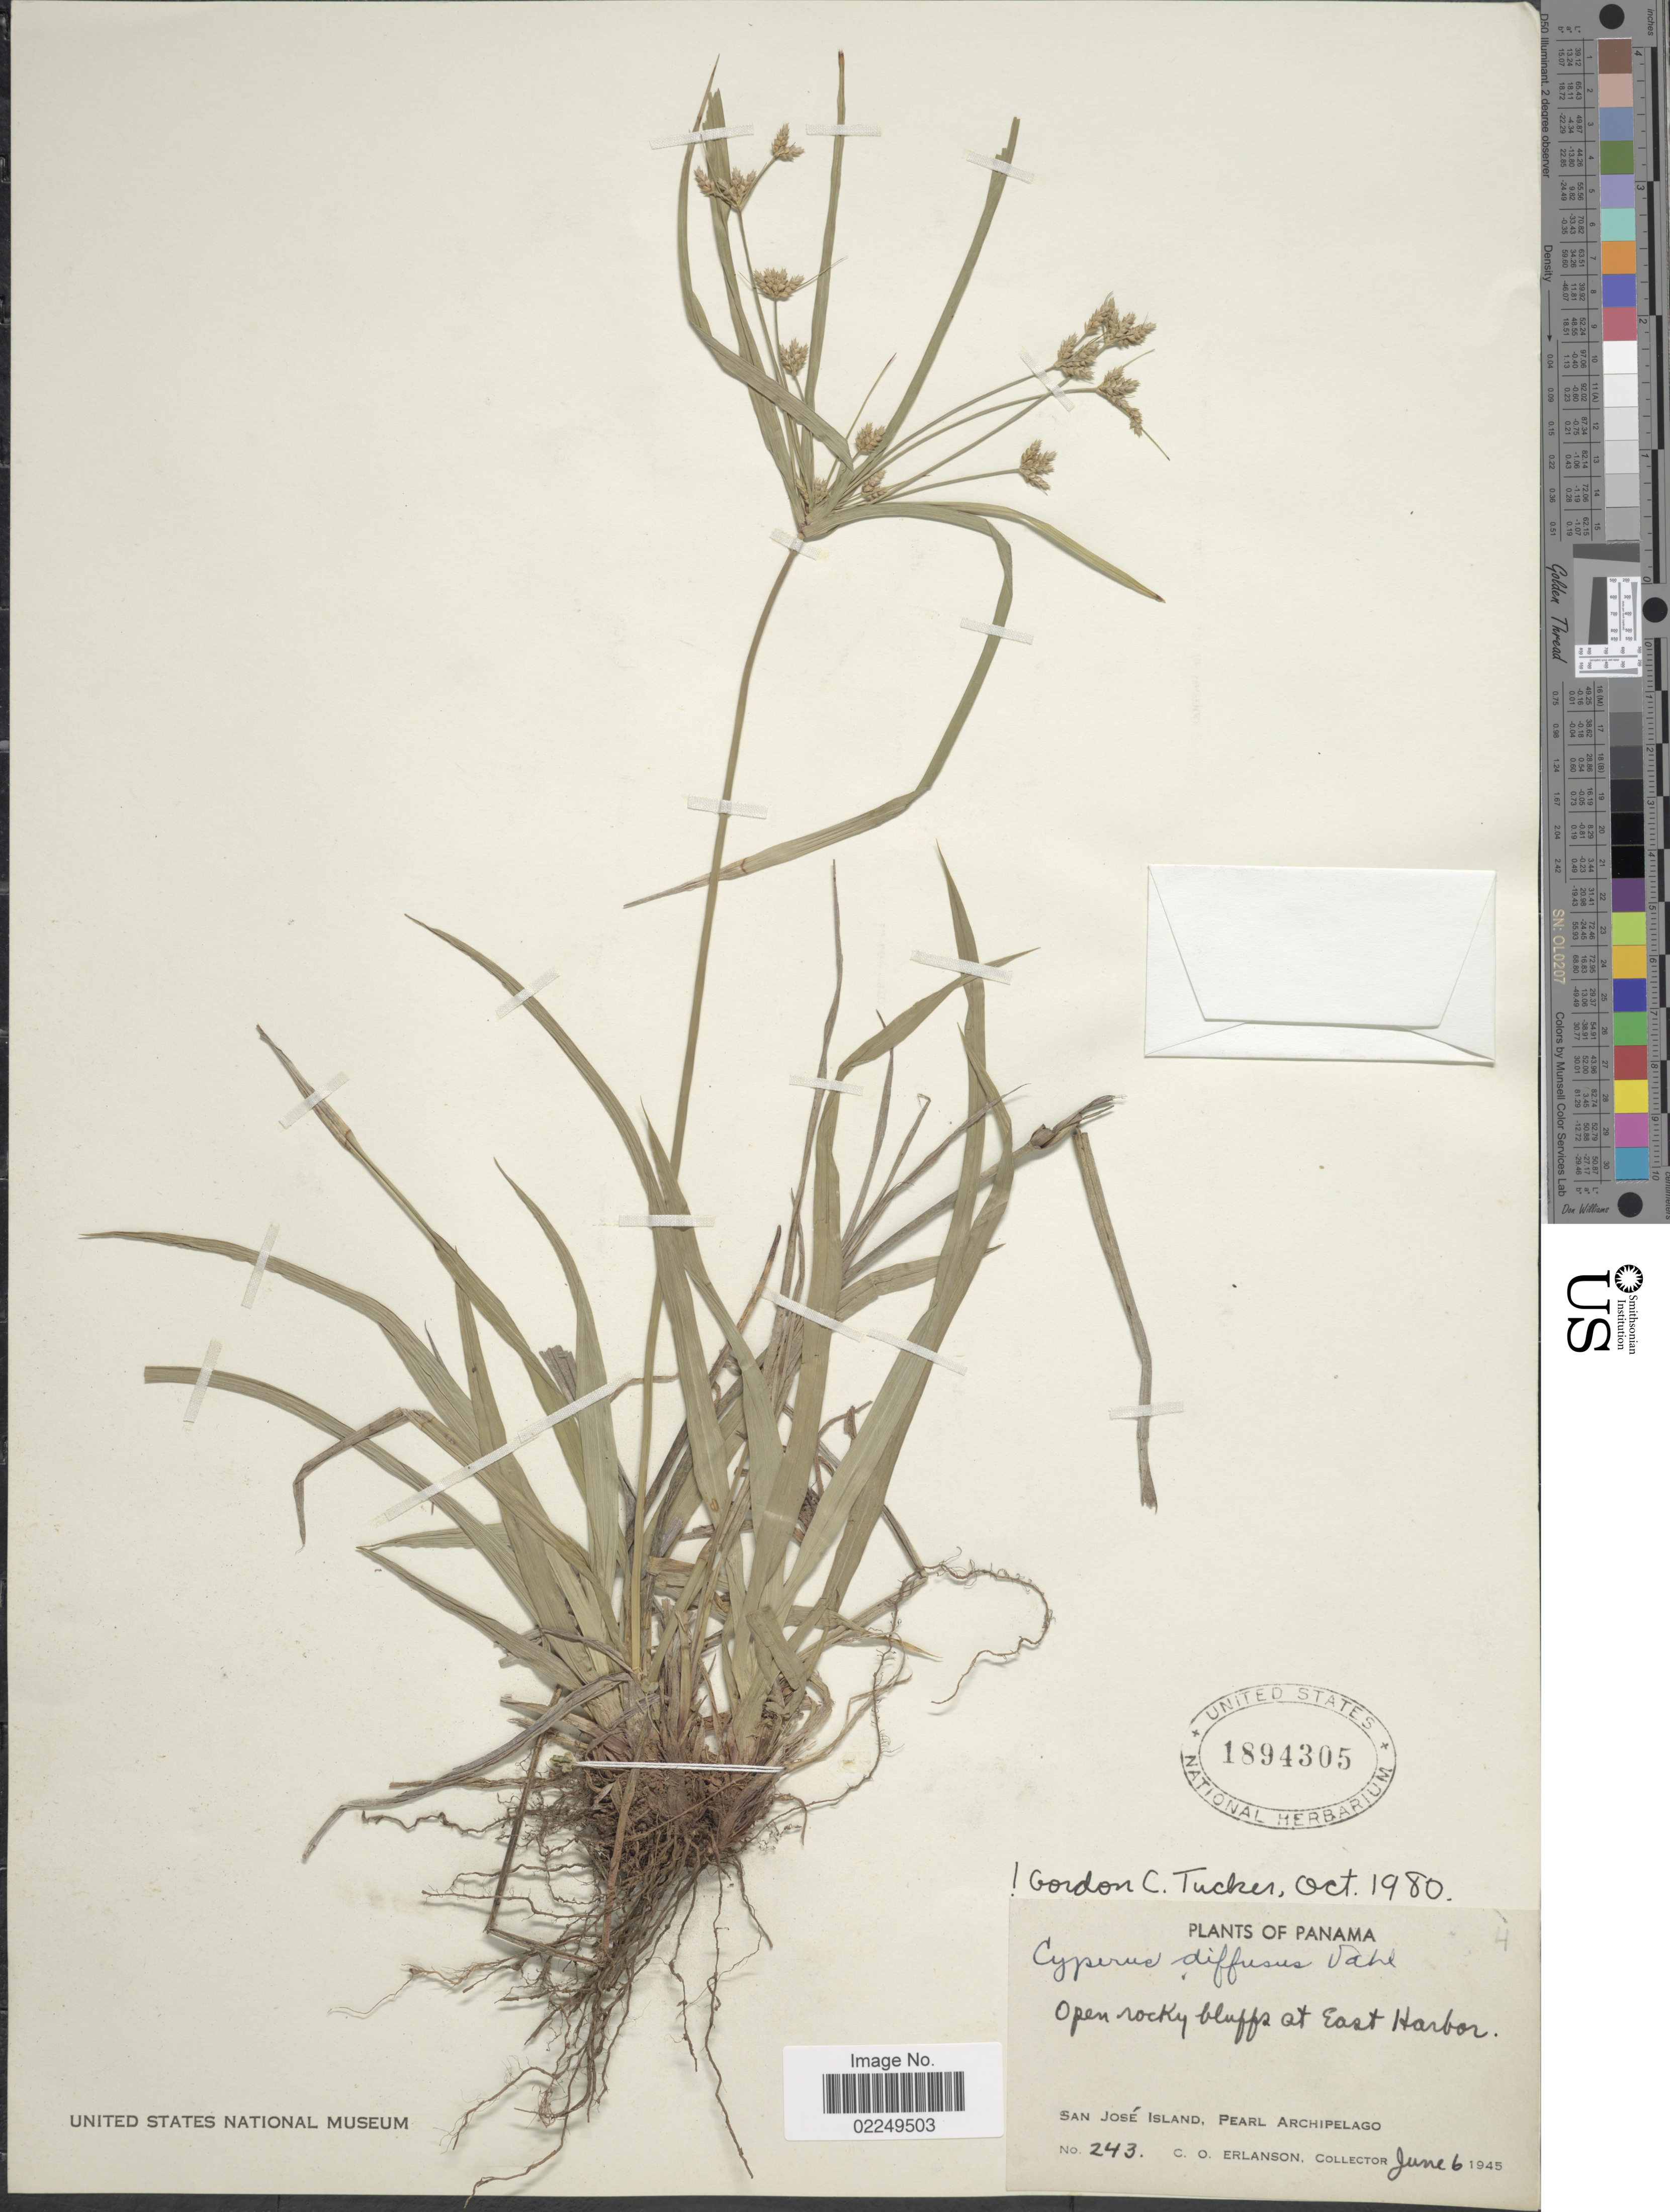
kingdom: Plantae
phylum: Tracheophyta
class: Liliopsida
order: Poales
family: Cyperaceae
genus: Cyperus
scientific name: Cyperus laxus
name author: Lam.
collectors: C. O. Erlanson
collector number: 243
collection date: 1945-06-06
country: Panama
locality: San Jose Island, Pearl Archipelago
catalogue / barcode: US 1894305